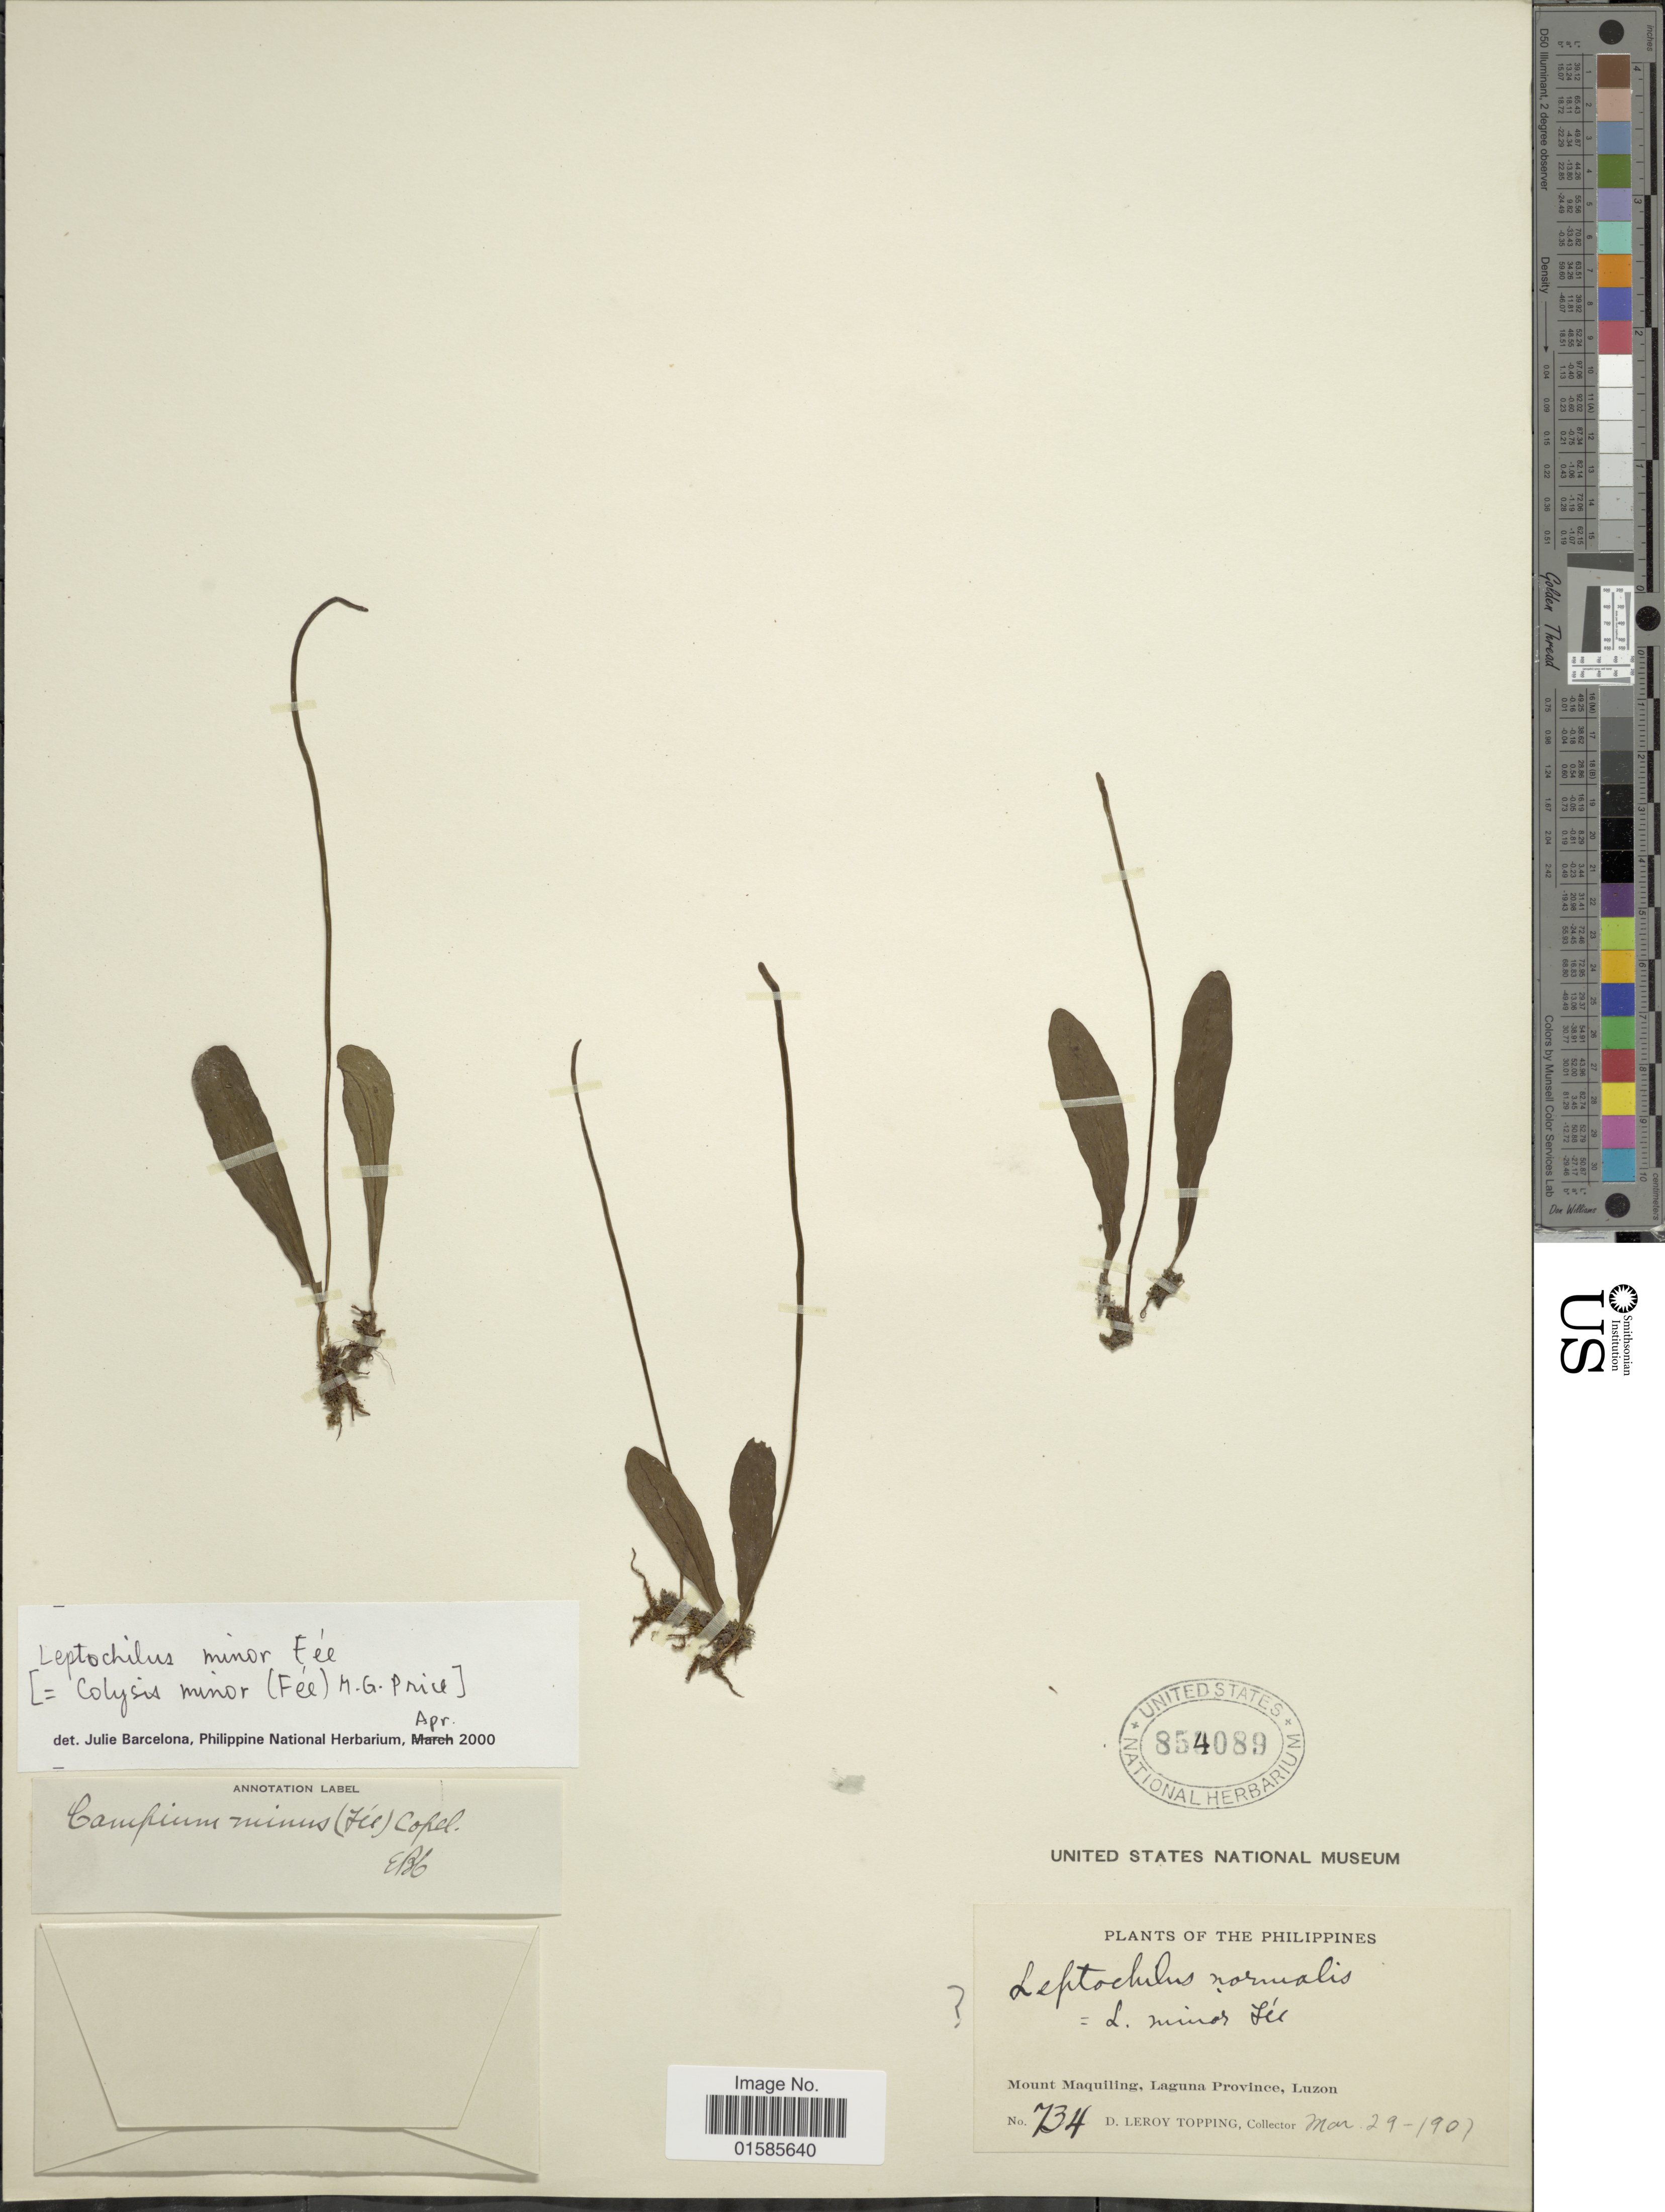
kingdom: Plantae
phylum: Tracheophyta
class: Polypodiopsida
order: Polypodiales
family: Polypodiaceae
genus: Leptochilus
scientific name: Leptochilus minor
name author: Fée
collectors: D. L. Topping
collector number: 734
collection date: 1907-03-29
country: Philippines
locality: Mount Maquiling, Laguna Province, Luzon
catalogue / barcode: US 854089